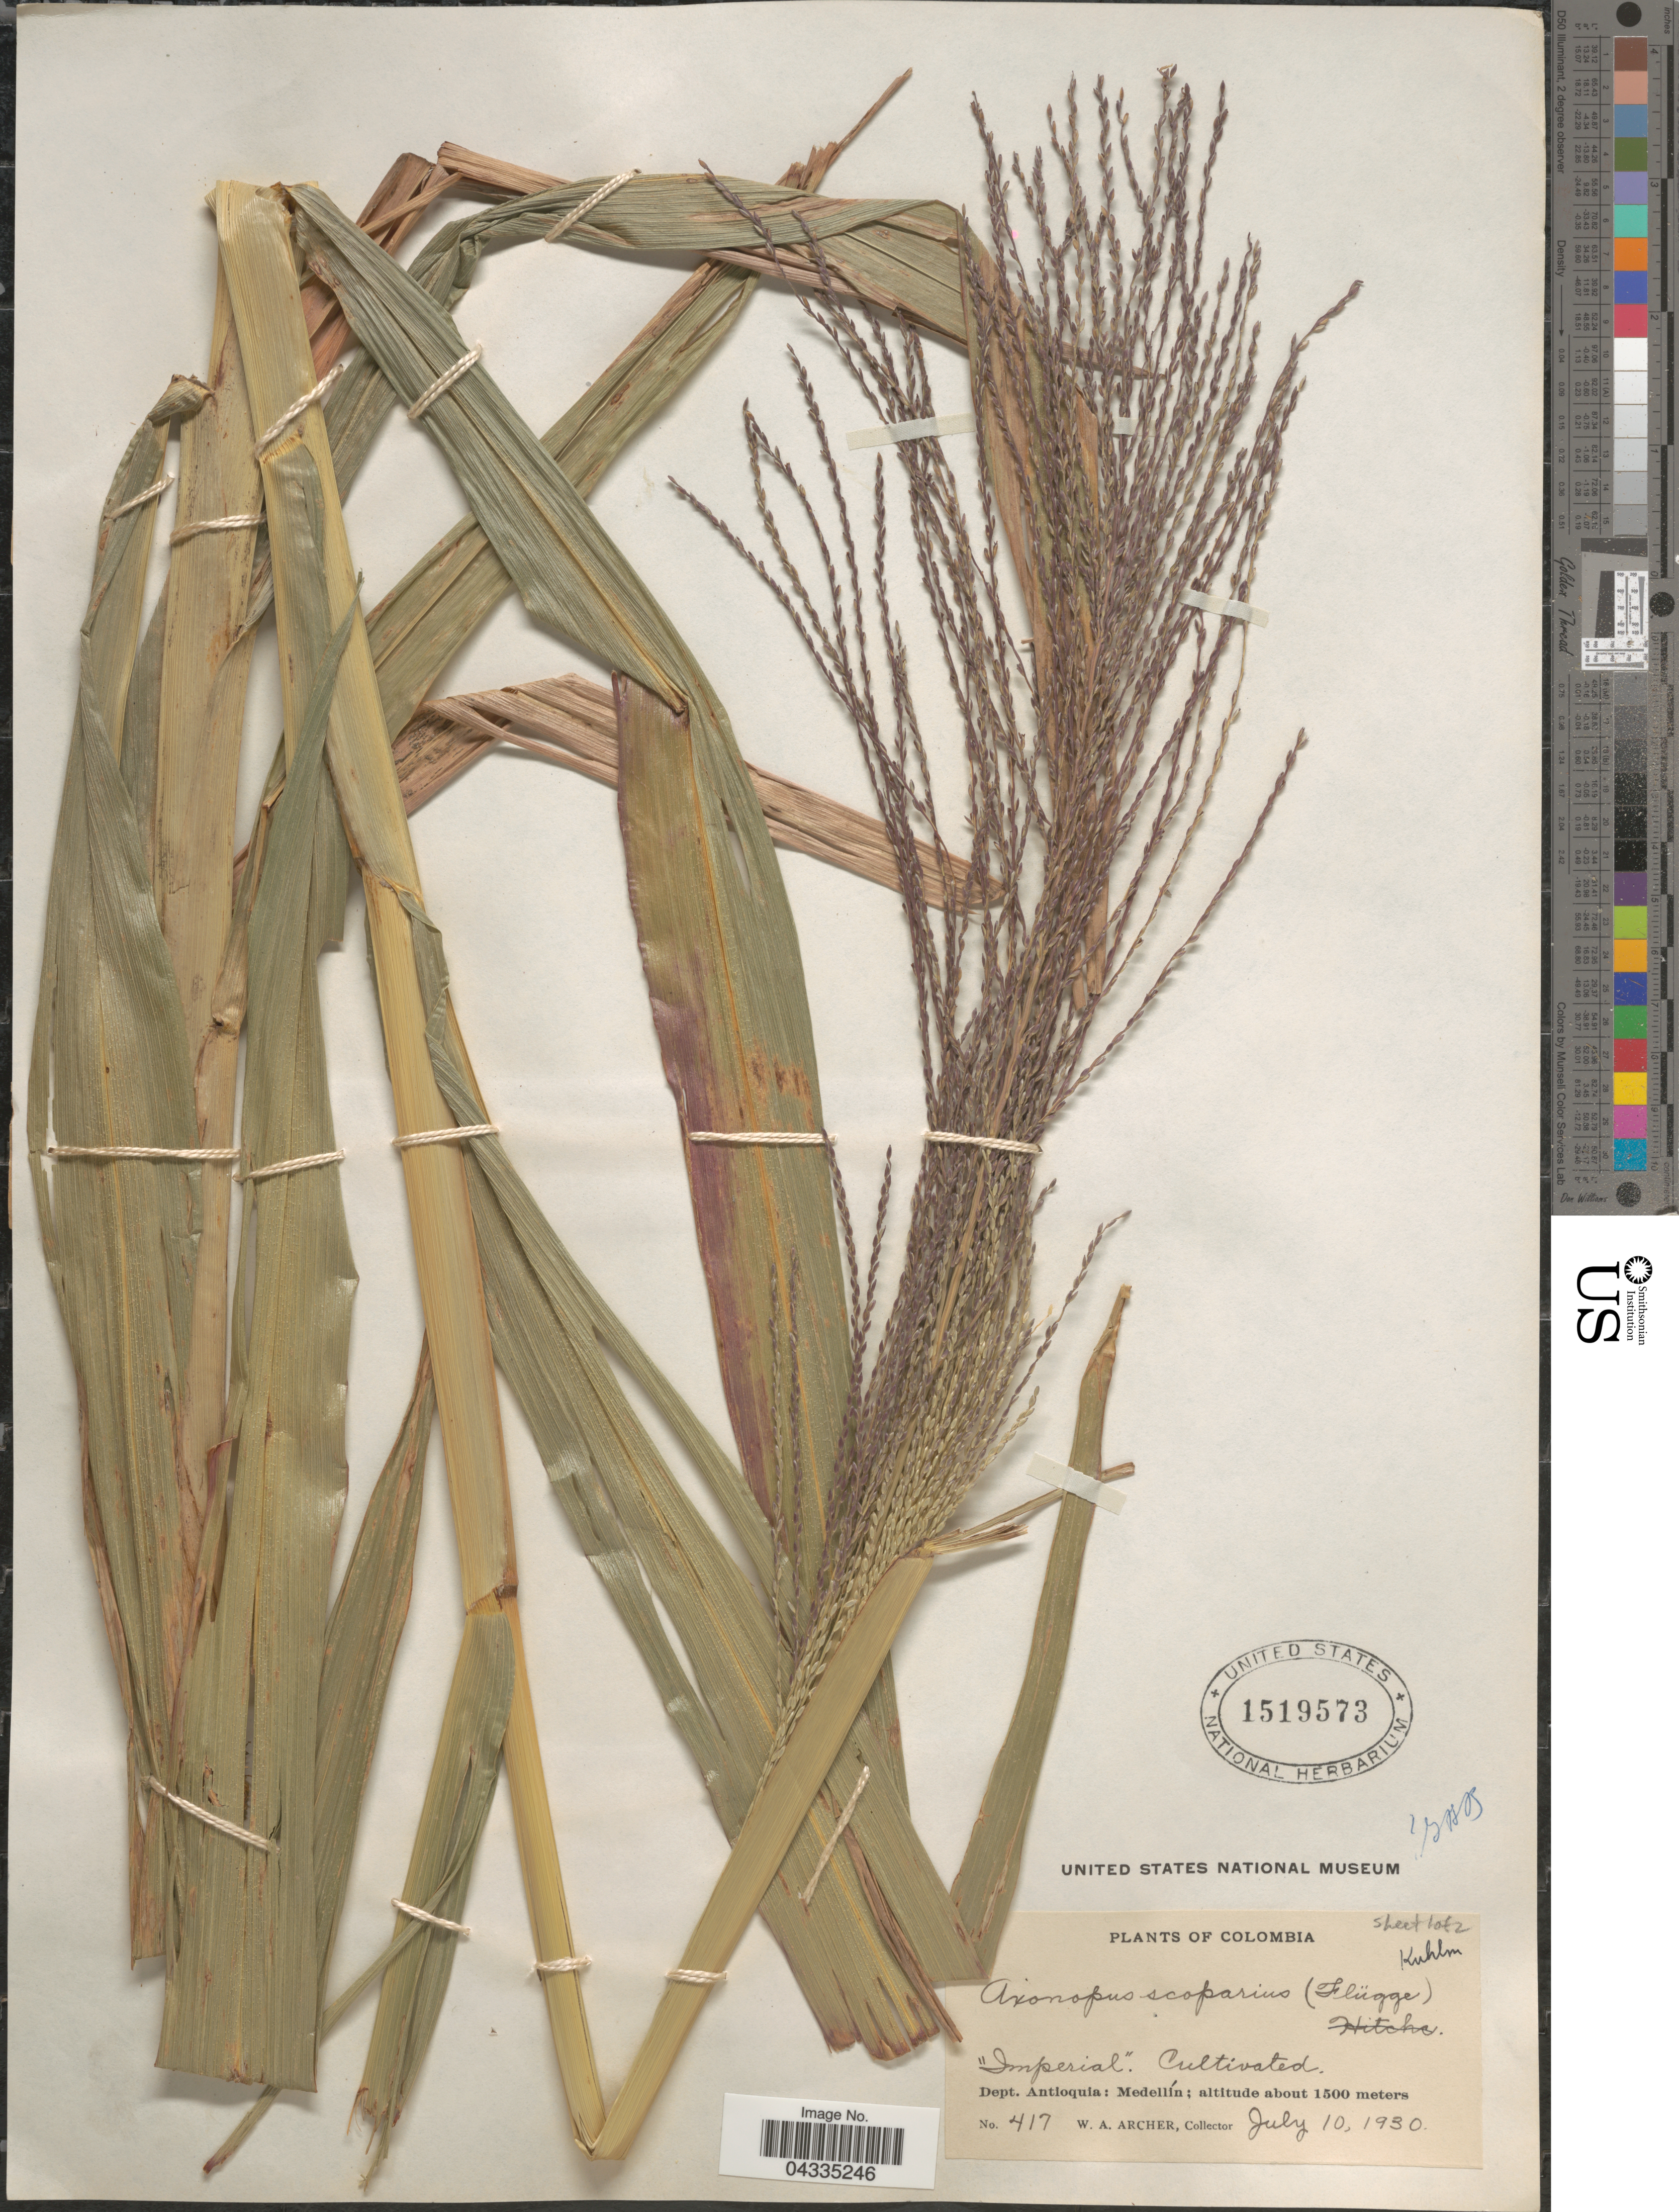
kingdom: Plantae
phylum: Tracheophyta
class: Liliopsida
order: Poales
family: Poaceae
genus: Axonopus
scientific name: Axonopus scoparius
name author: (Flüggé) Kuhlm.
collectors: W. Archer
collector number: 417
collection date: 1930-07-10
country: Colombia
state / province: Antioquia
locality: Imperial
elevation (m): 1500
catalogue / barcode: US 1519573